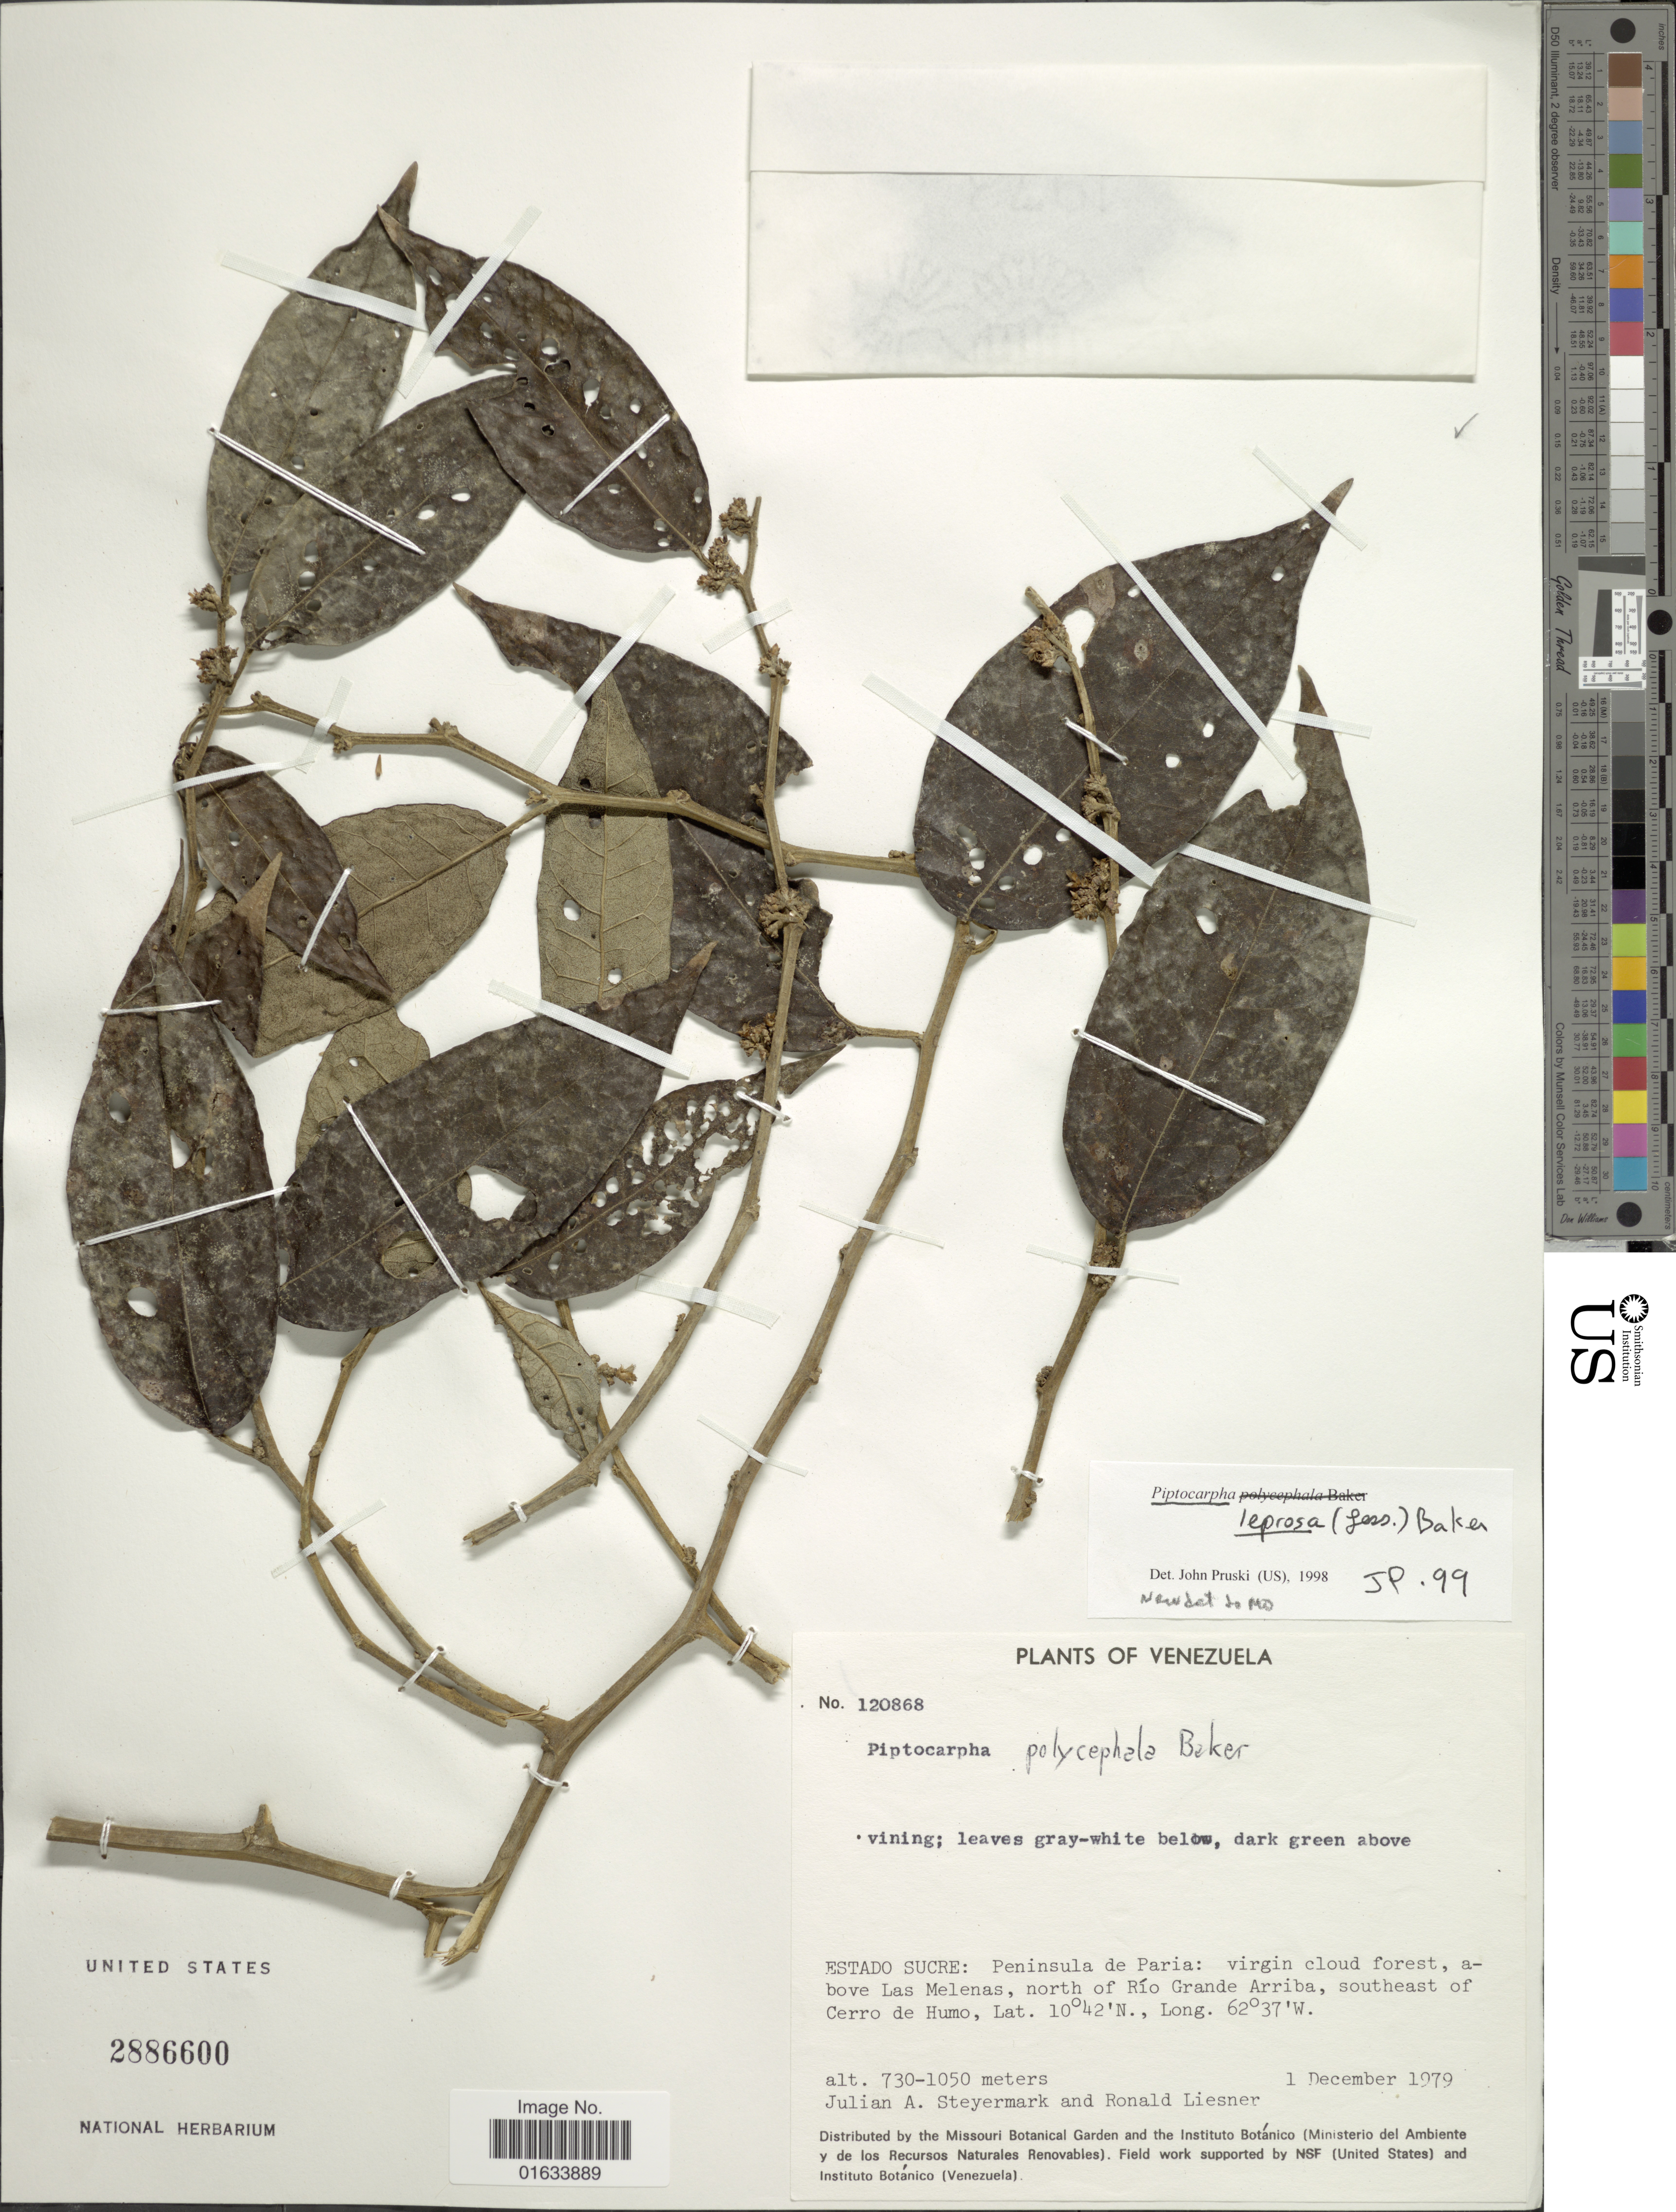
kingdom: Plantae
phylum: Tracheophyta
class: Magnoliopsida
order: Asterales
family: Asteraceae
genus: Piptocarpha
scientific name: Piptocarpha leprosa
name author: (Less.) Baker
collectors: J. Steyermark & R. L. Liesner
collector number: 120868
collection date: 1979-12-01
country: Venezuela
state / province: Sucre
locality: Estado Sucre: Peninsula de Paria: virgin cloud forest, above Las Melenas, north of Río Grande Arriba, southeast of Cerro de Humo.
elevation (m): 730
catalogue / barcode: US 2886600